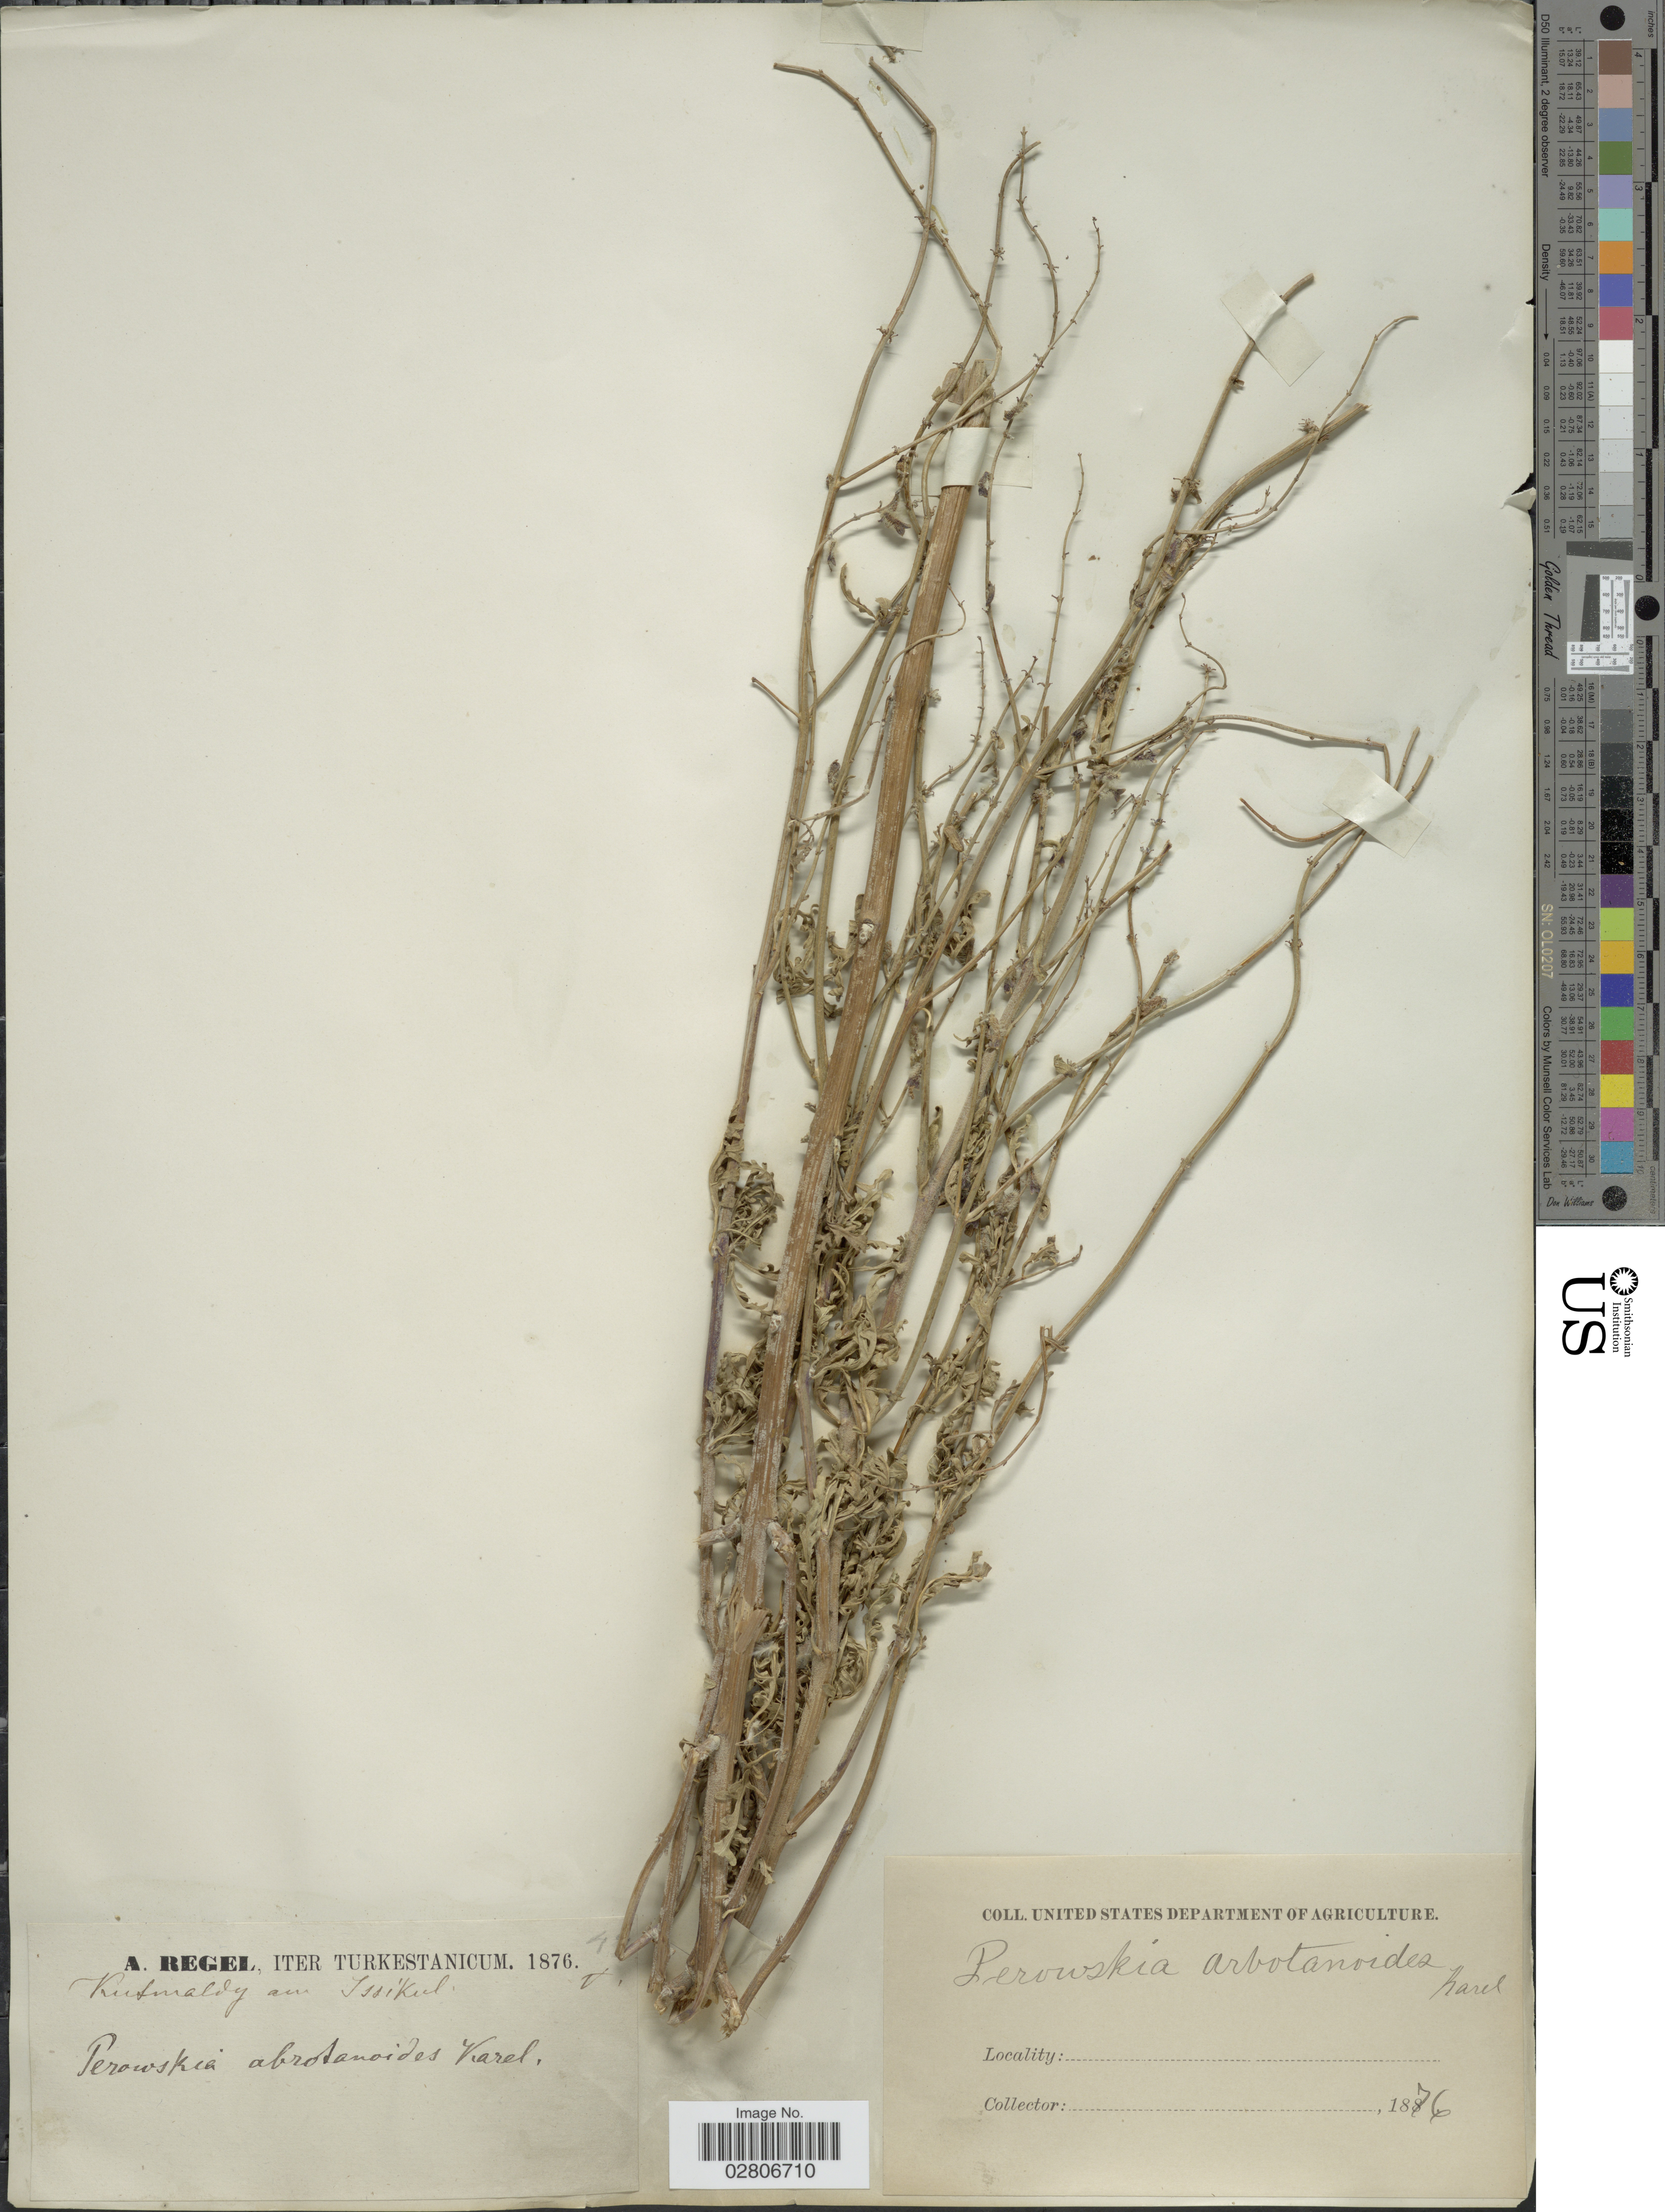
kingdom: Plantae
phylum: Tracheophyta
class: Magnoliopsida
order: Lamiales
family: Lamiaceae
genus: Perovskia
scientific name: Perovskia abrotanoides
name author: Kar.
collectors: A. Regel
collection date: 1876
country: Kyrgyzstan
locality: Turkestanicum. Kutmaldy am Issikul.